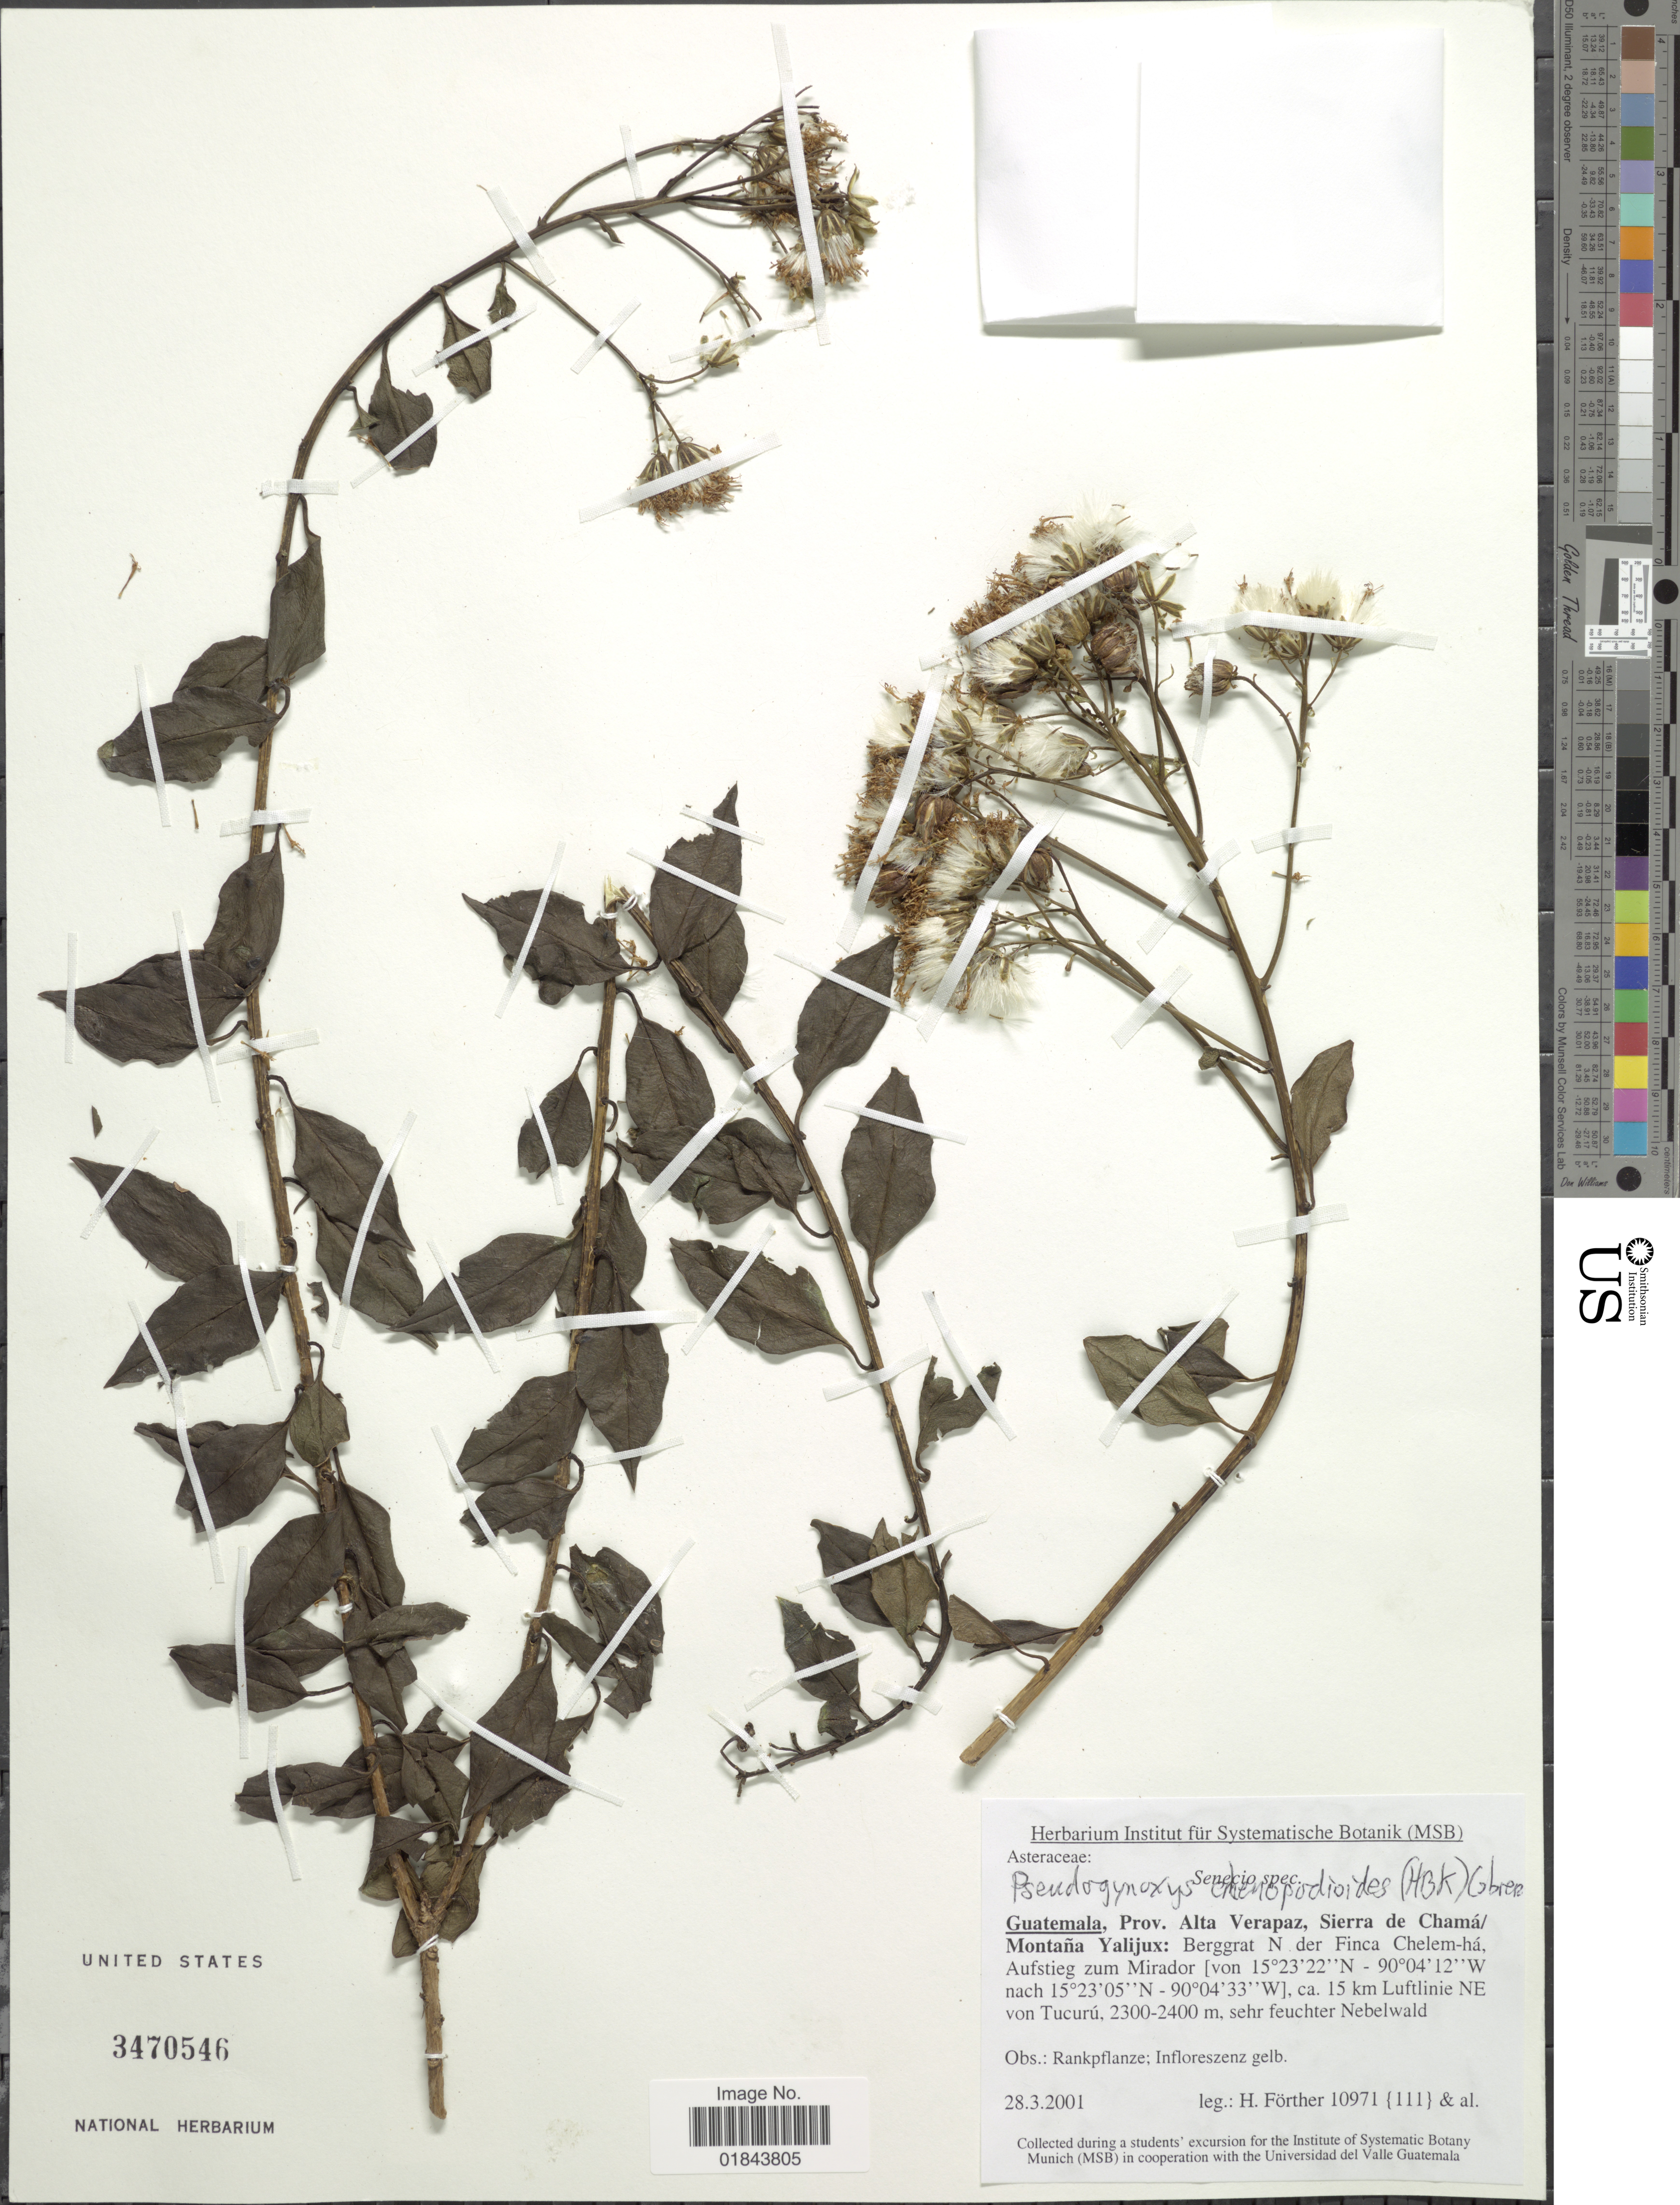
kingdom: Plantae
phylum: Tracheophyta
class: Magnoliopsida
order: Asterales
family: Asteraceae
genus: Pseudogynoxys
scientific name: Pseudogynoxys chenopodioides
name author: (Kunth) Cabrera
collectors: H. Förther & et al.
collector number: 10971 {111}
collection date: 2001-03-28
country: Guatemala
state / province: Alta Verapaz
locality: Guatemala: Prov. Alta Verapaz, Sierra de Chamá/Montaña Yalijux: Berggrat N der Finca Chelem-há. Aufsteig zum Mirador, ca. 15 km Luftlinie NE von Tucurú, sehr feuchter Nebelwald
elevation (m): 2300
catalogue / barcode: US 3470546